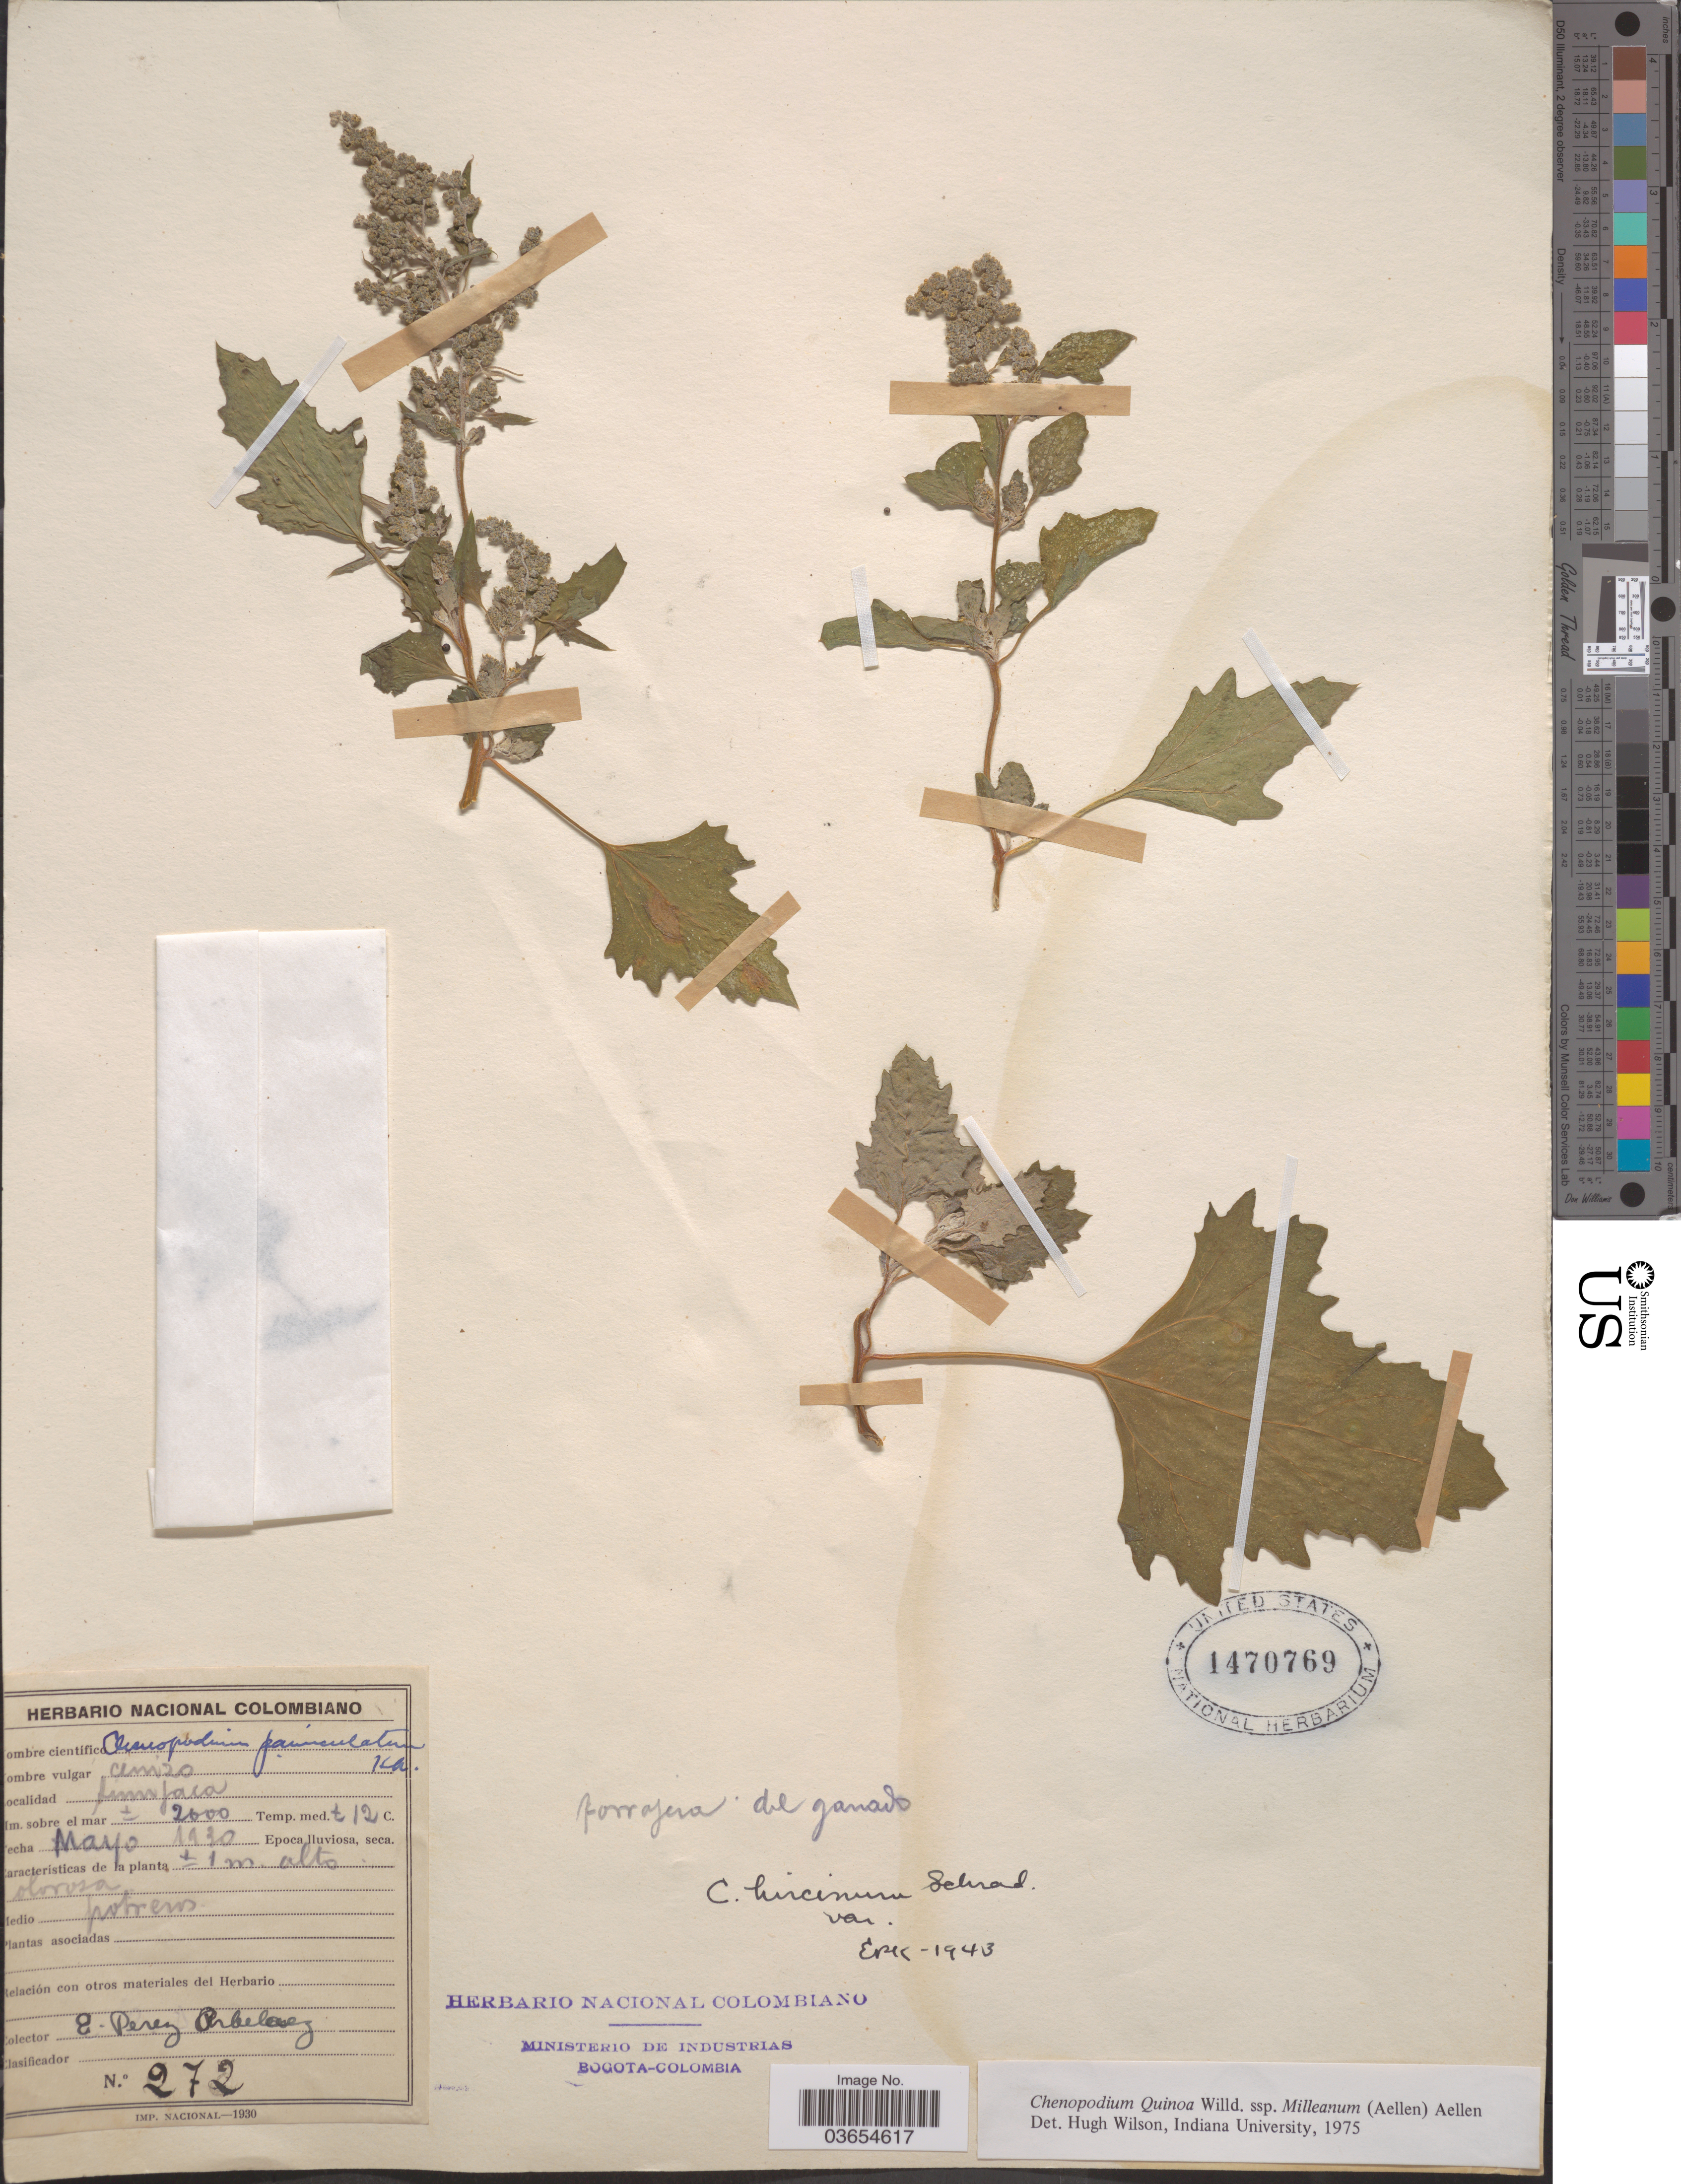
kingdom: Plantae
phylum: Tracheophyta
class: Magnoliopsida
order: Caryophyllales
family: Amaranthaceae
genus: Chenopodium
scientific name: Chenopodium quinoa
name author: Willd.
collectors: E. Pérez Arbeláez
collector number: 272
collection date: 1930-03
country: Colombia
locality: Simijaca.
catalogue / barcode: US 1470769